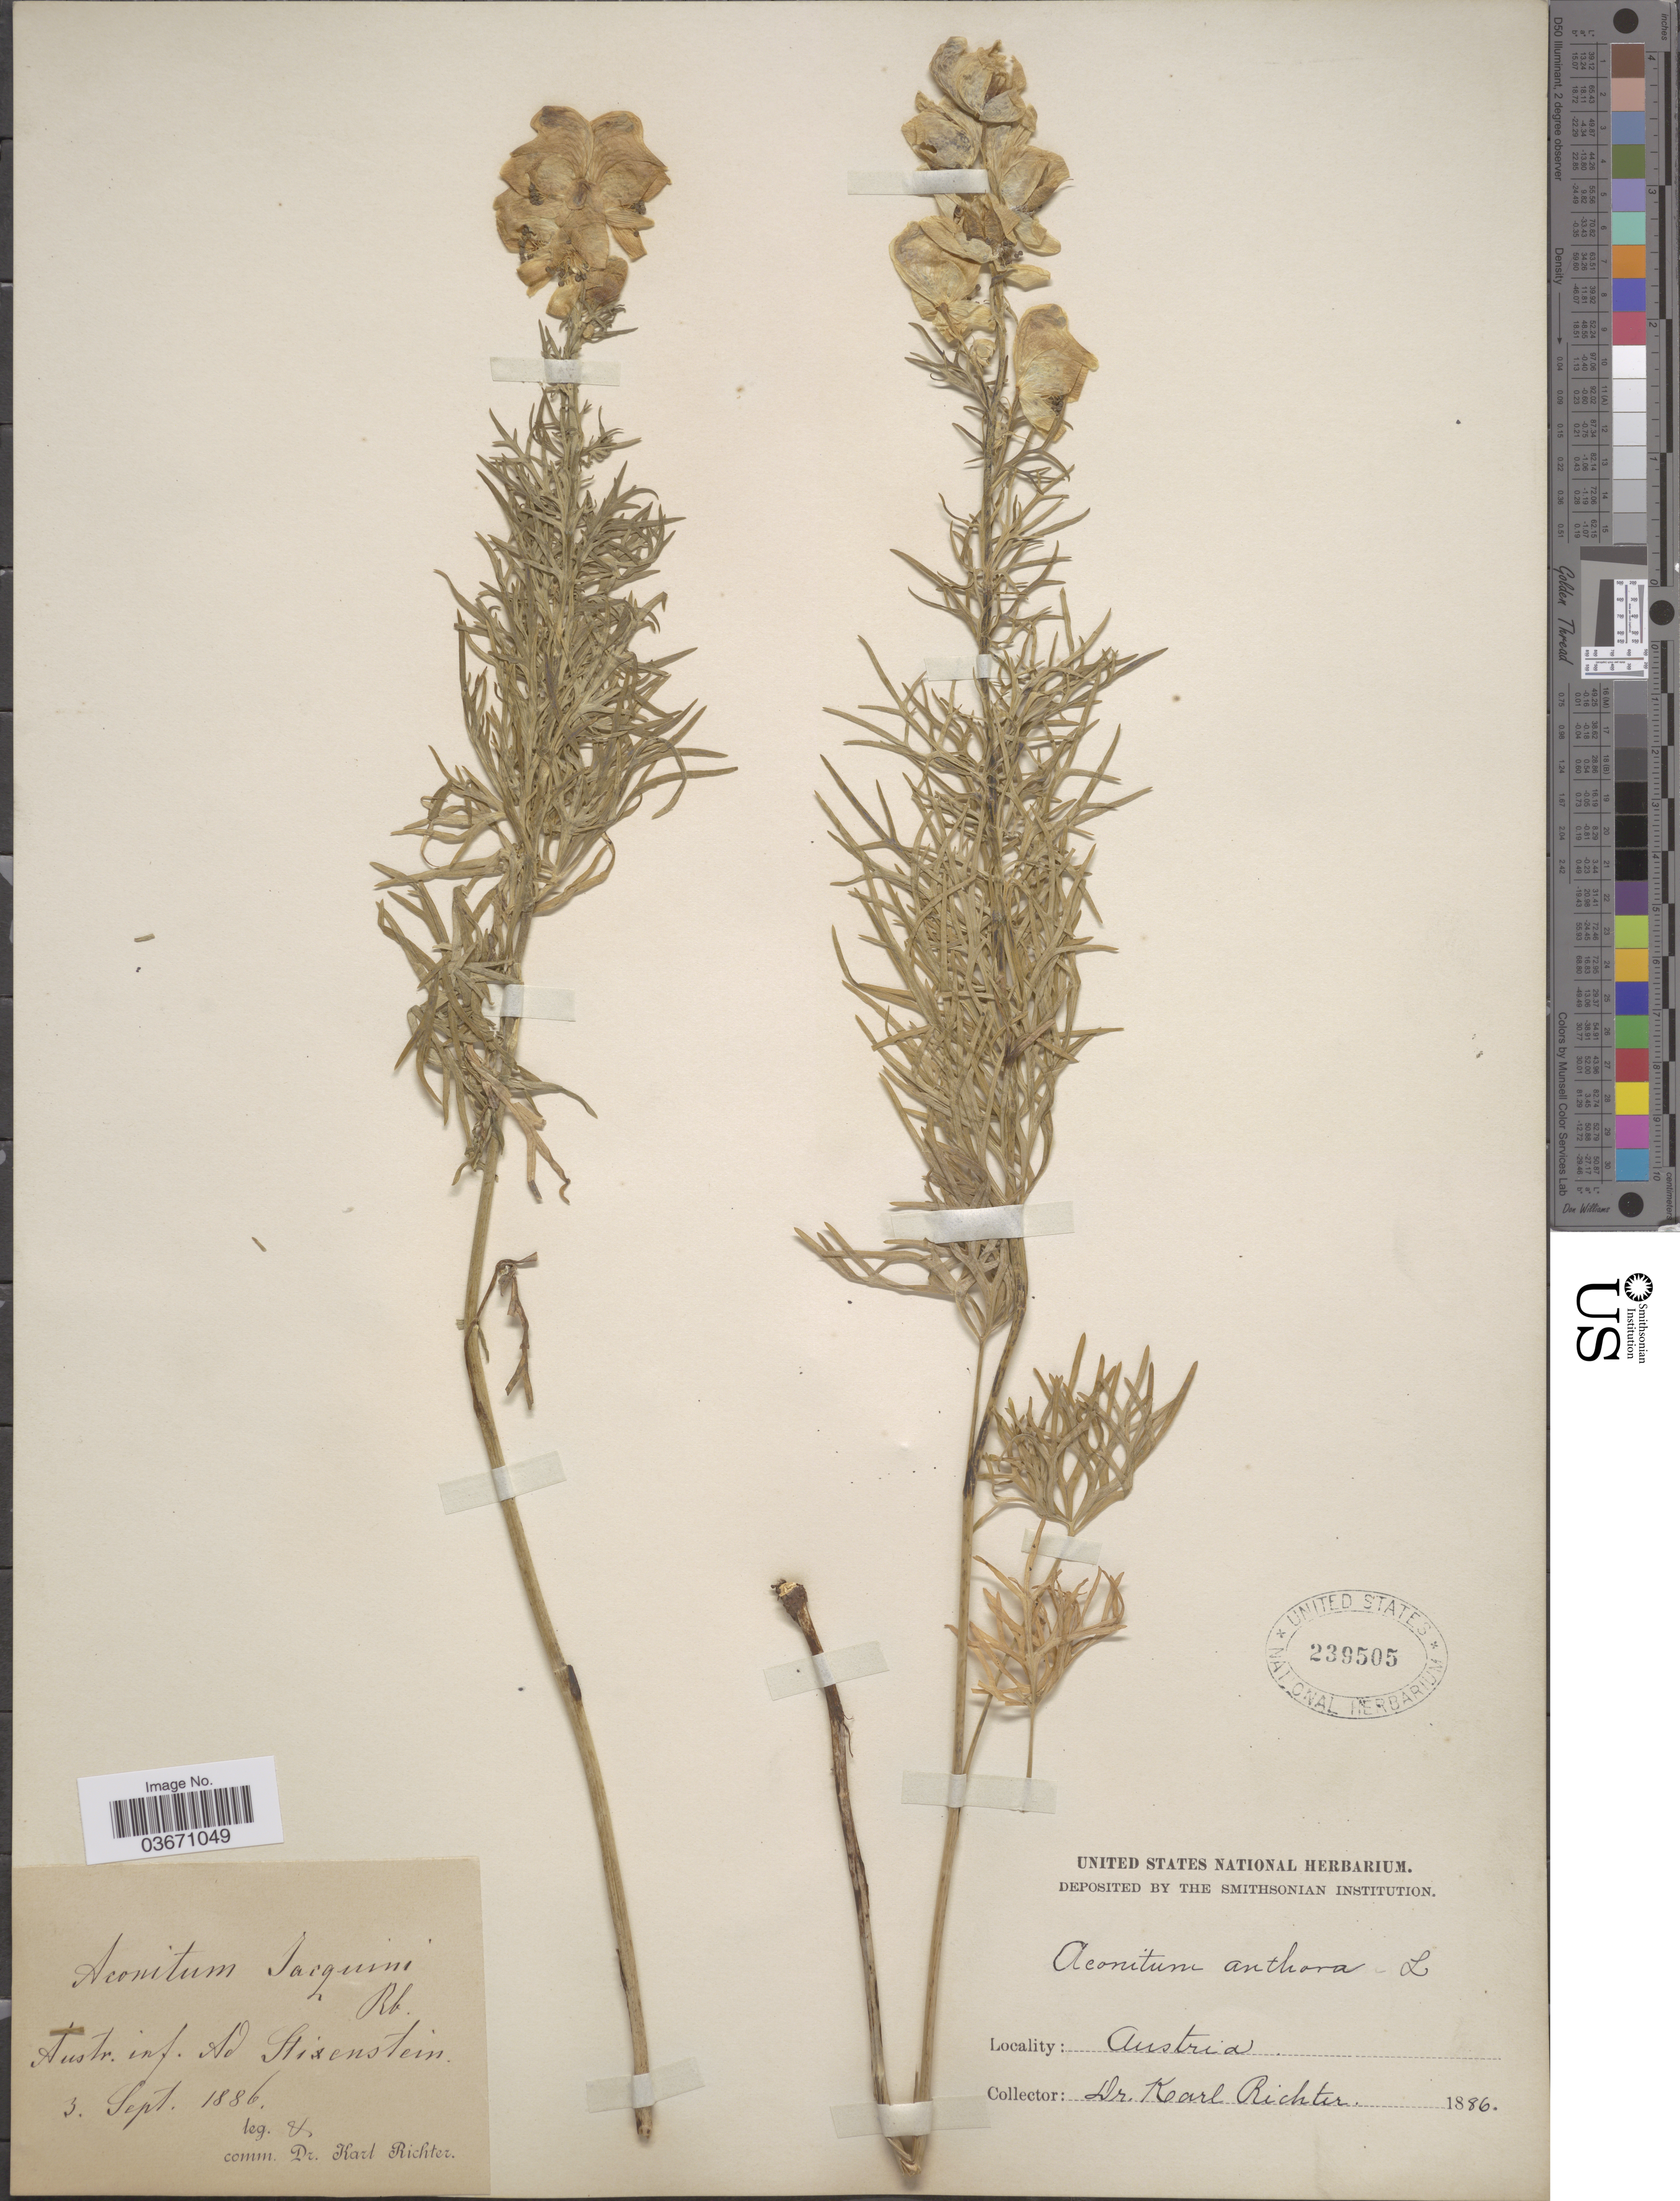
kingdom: Plantae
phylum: Tracheophyta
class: Magnoliopsida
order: Ranunculales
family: Ranunculaceae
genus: Aconitum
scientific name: Aconitum anthora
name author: L.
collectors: K. Richter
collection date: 1886-09-03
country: Austria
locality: Austr. inf. Ad Stixenstein.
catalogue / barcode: US 239505